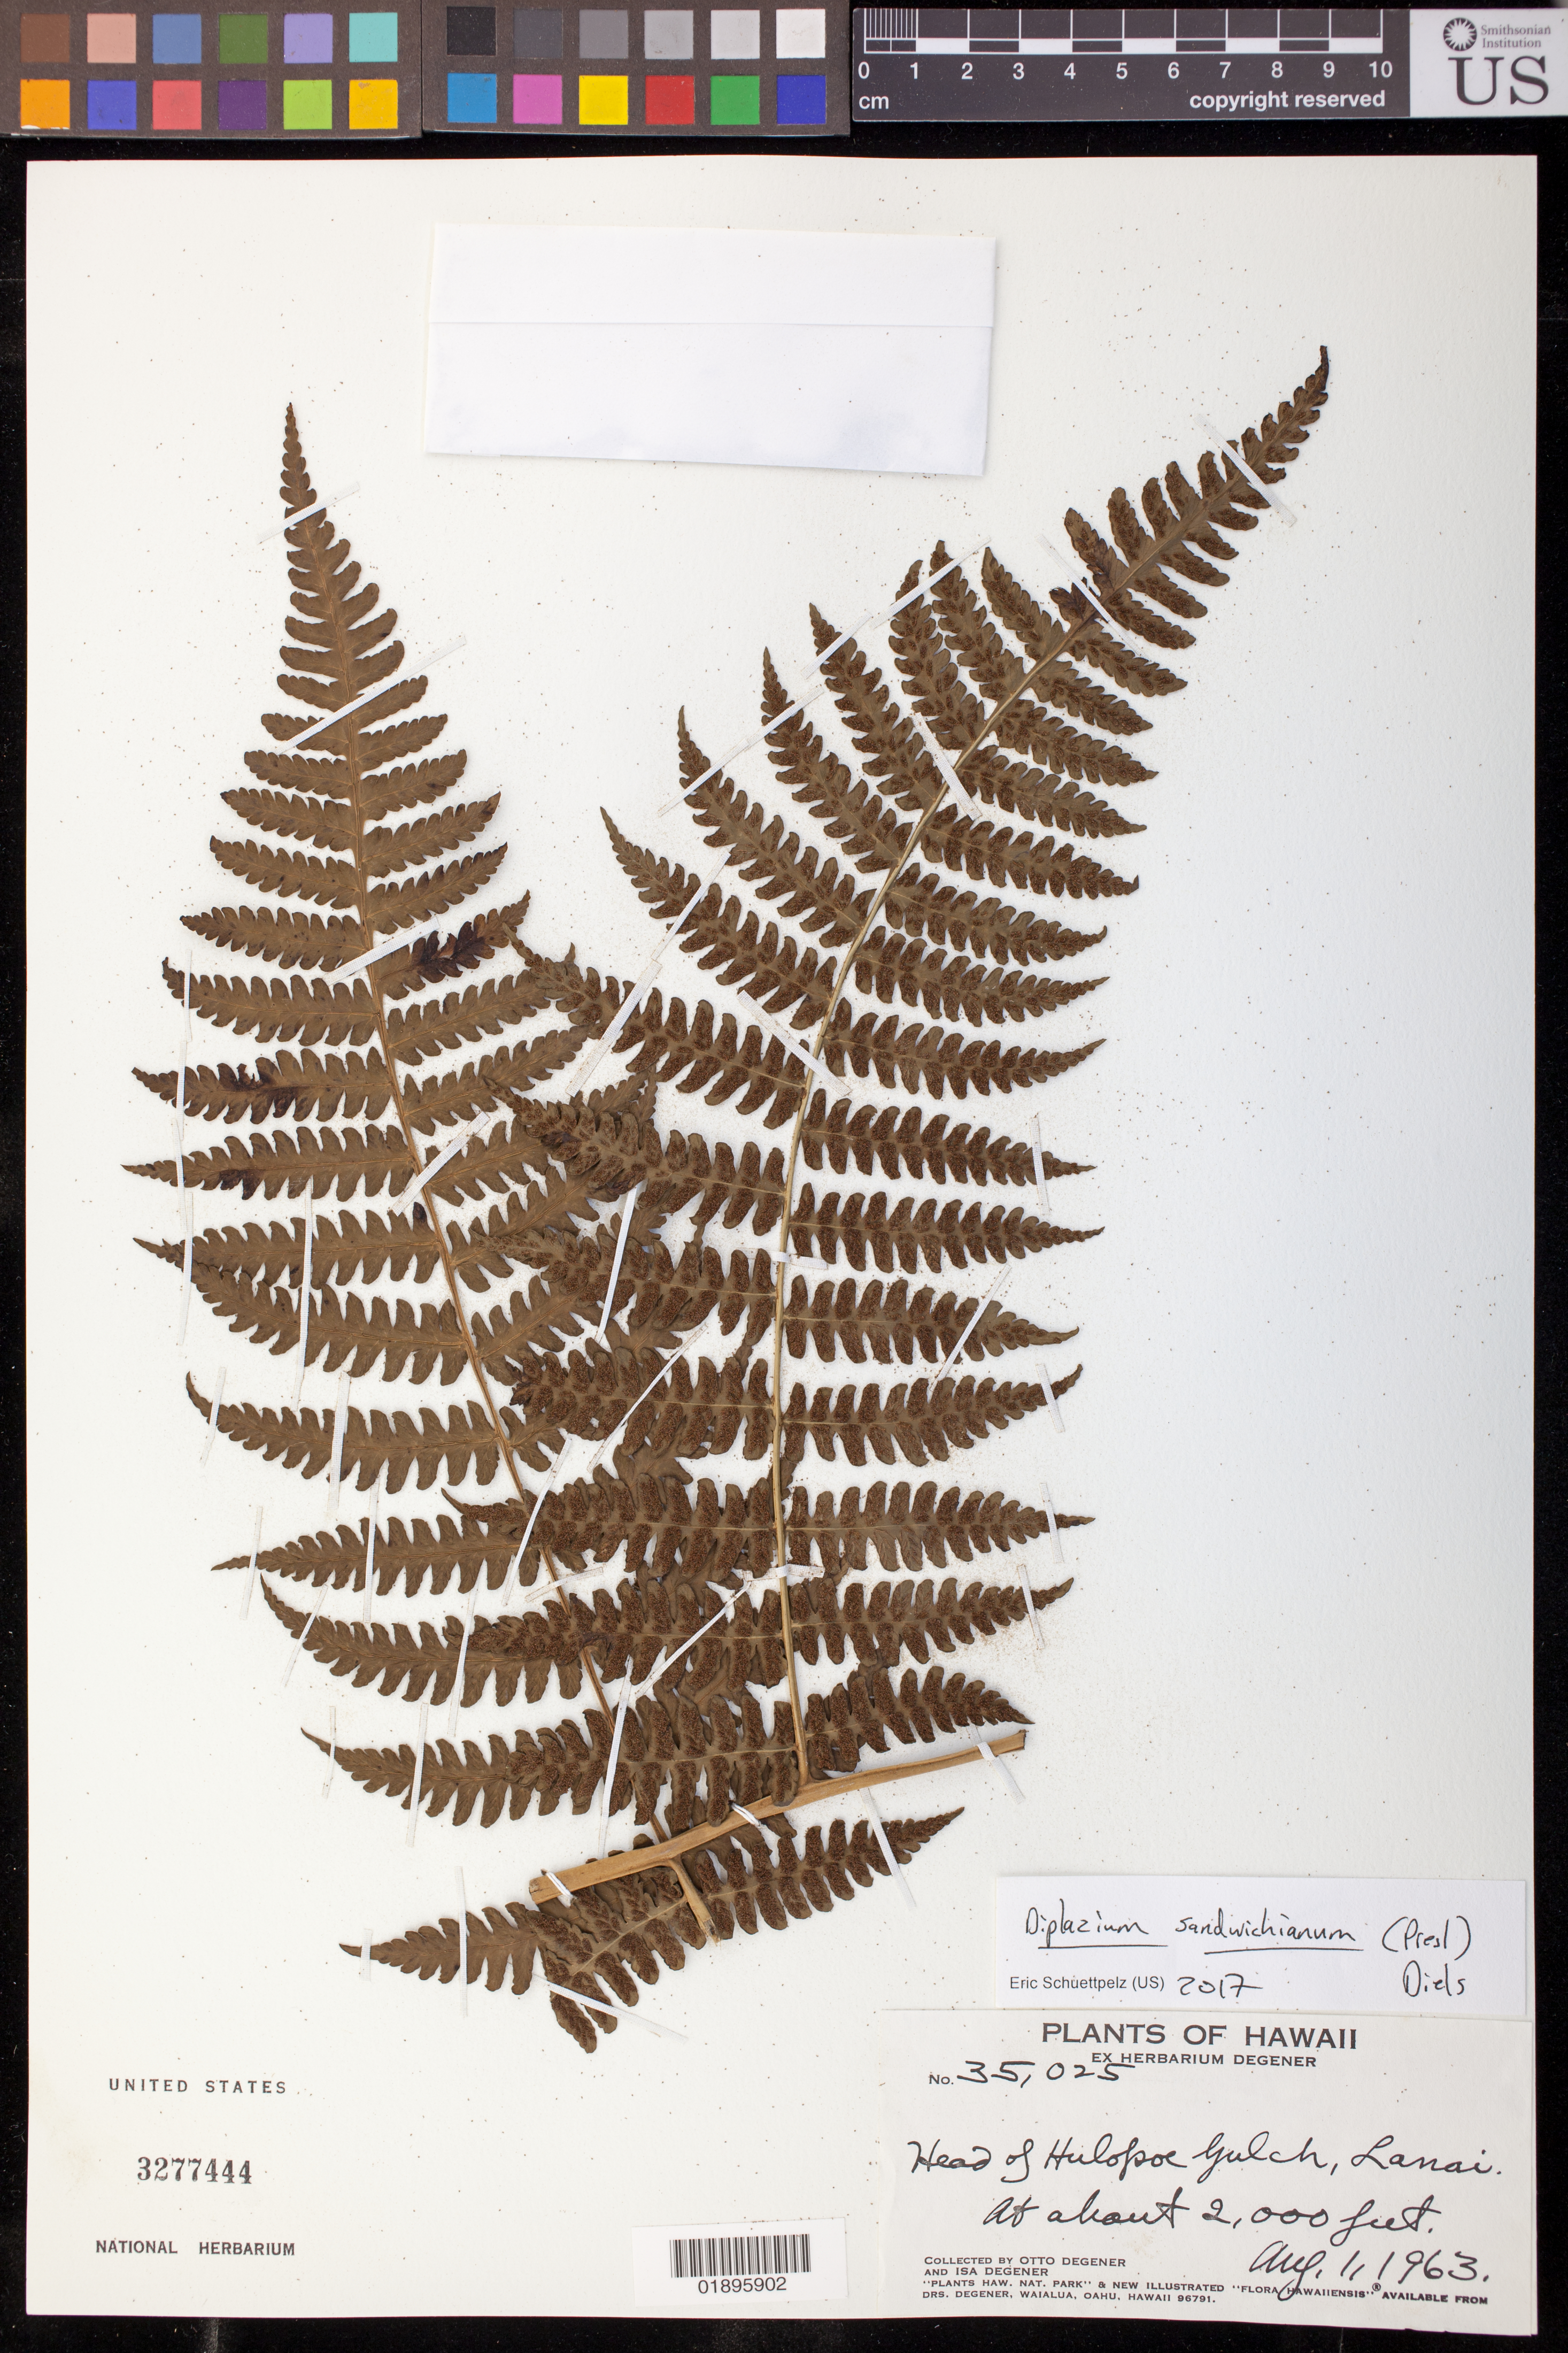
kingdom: Plantae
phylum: Tracheophyta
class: Polypodiopsida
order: Polypodiales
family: Athyriaceae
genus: Diplazium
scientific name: Diplazium sandwichianum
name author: (C. Presl) Diels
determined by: Schuettpelz, E., (US), Smithsonian Institution - National Museum of Natural History (UNITED STATES)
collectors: O. Degener & I. Degener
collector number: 35025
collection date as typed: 1 Aug 1963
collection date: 1963-08-01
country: United States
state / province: Hawaii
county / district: Maui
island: Lana'i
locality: Head of Hulopoe Gulch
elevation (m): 610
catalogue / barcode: US 3277444